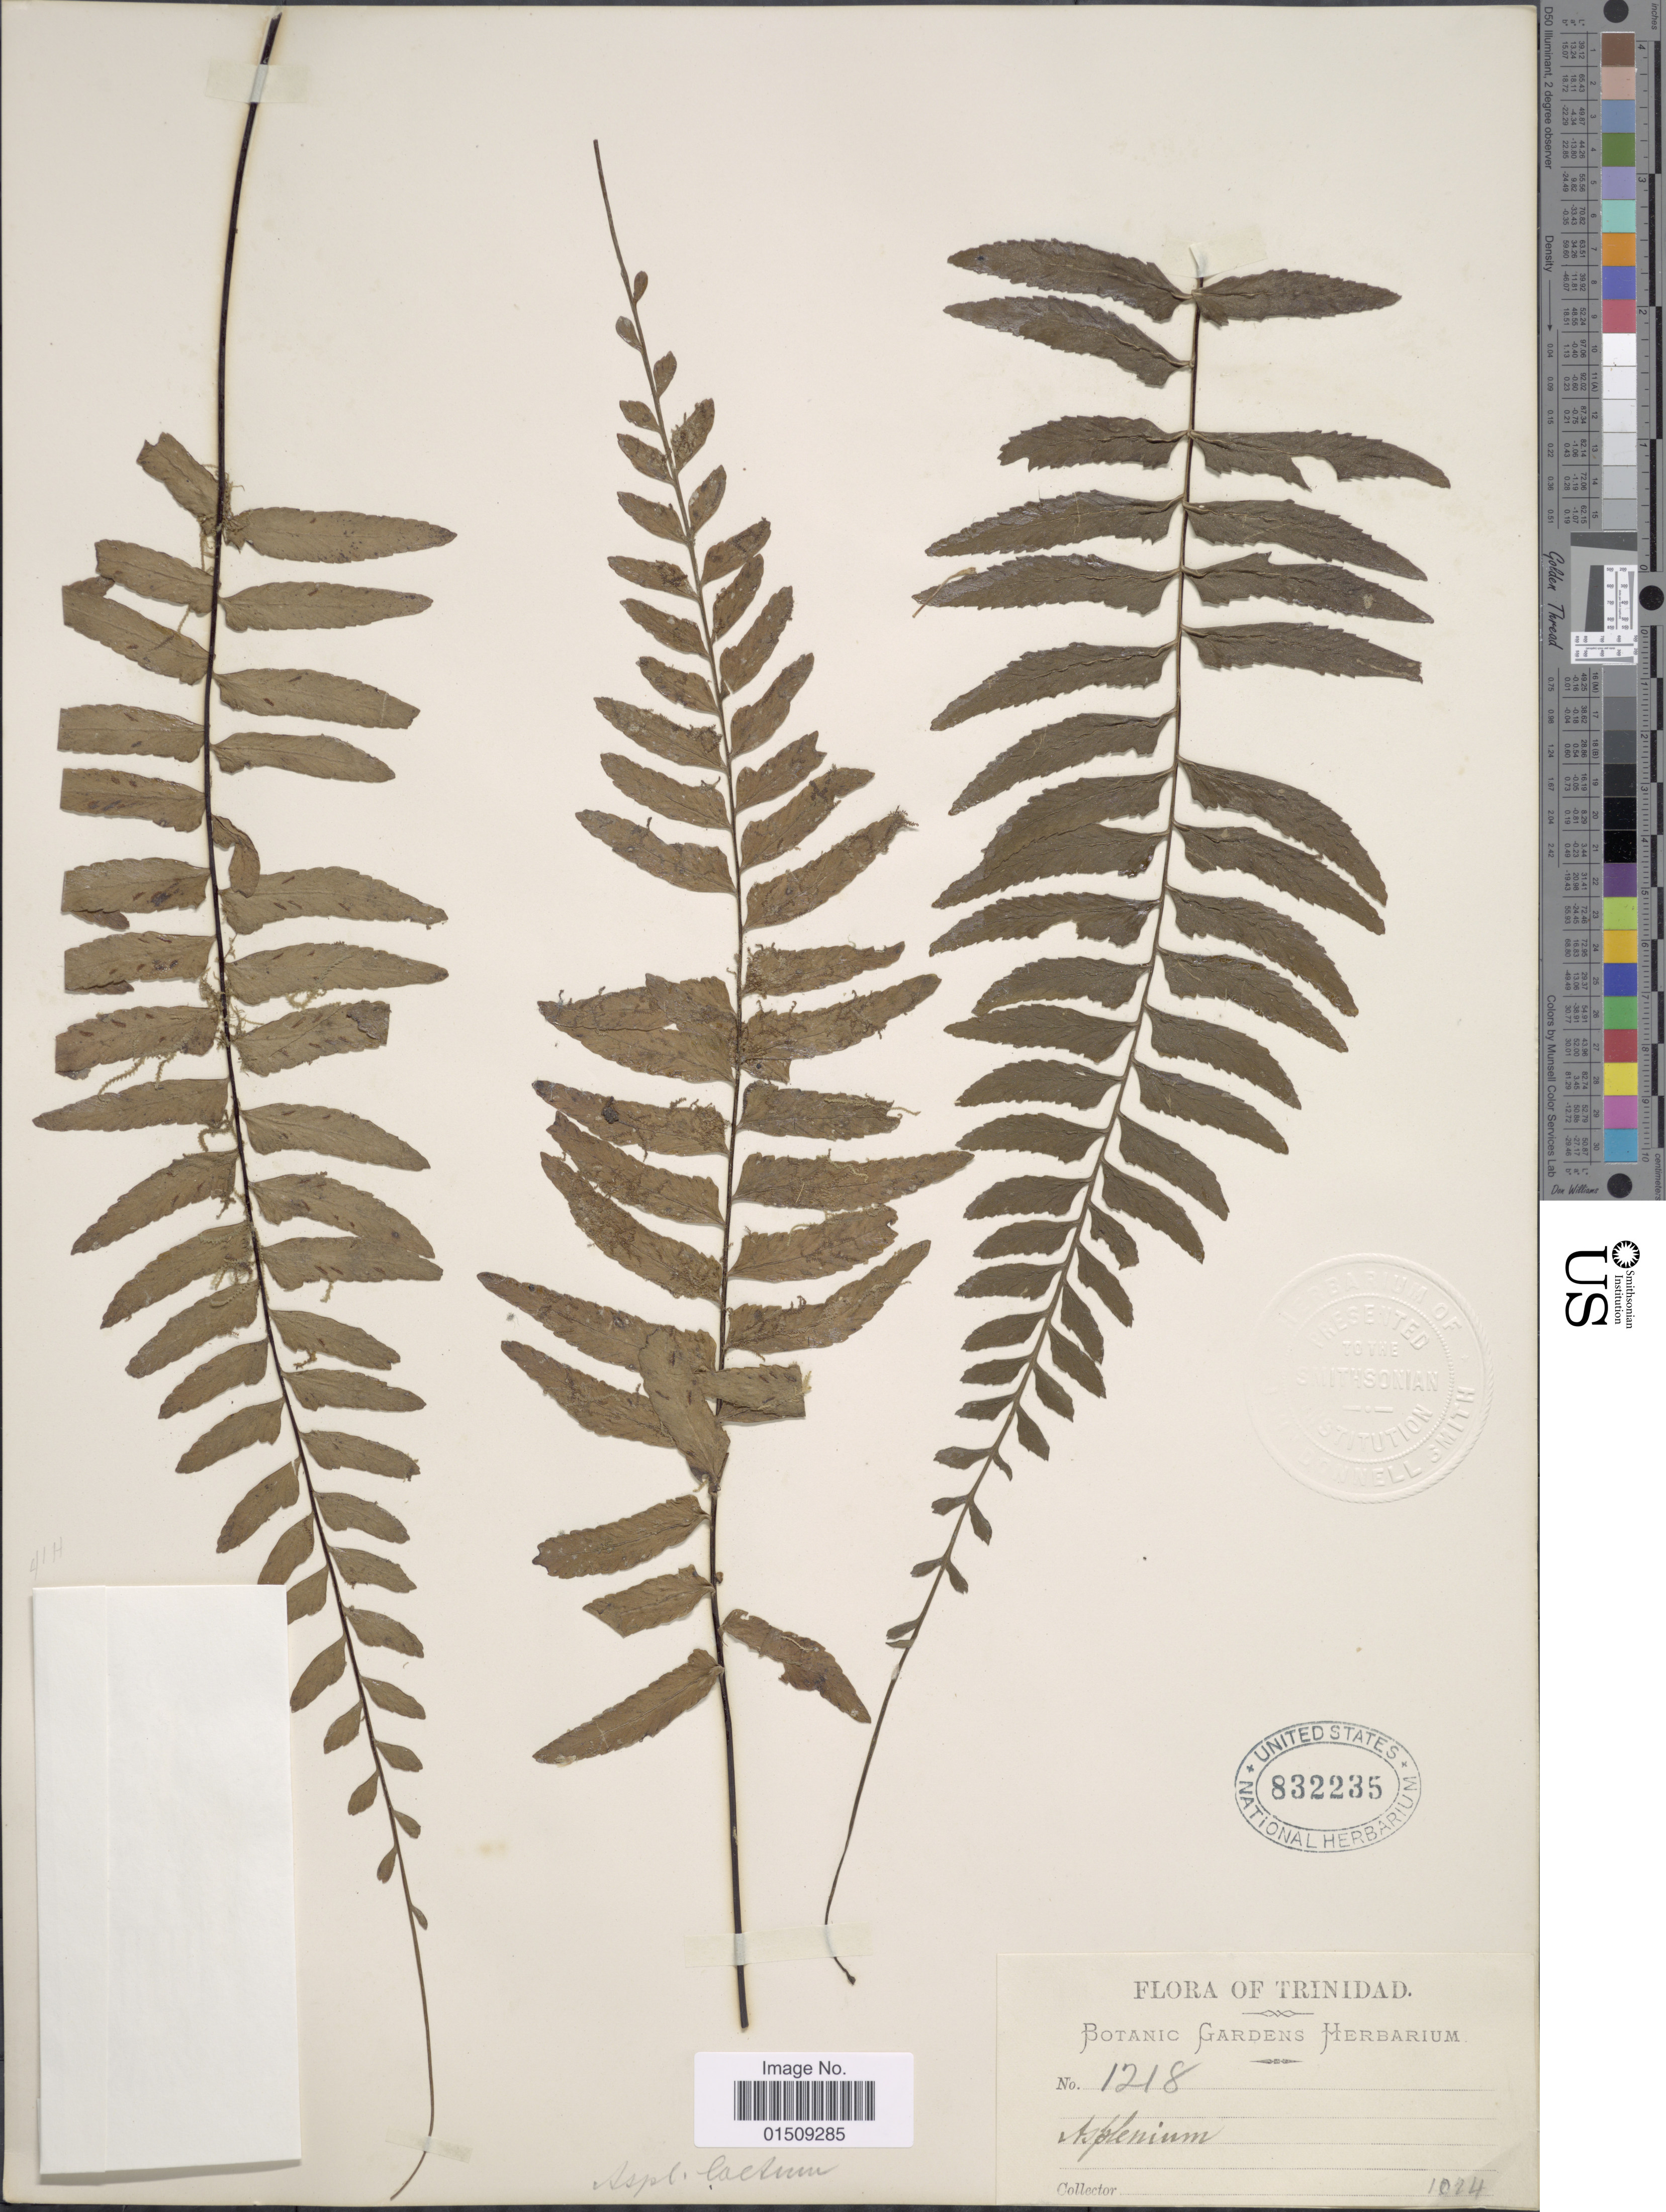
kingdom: Plantae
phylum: Tracheophyta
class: Polypodiopsida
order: Polypodiales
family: Aspleniaceae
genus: Asplenium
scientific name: Asplenium radicans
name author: L.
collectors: Botanic Gardens Herbarium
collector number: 1218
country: Trinidad and Tobago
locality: Trinidad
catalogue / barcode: US 832235